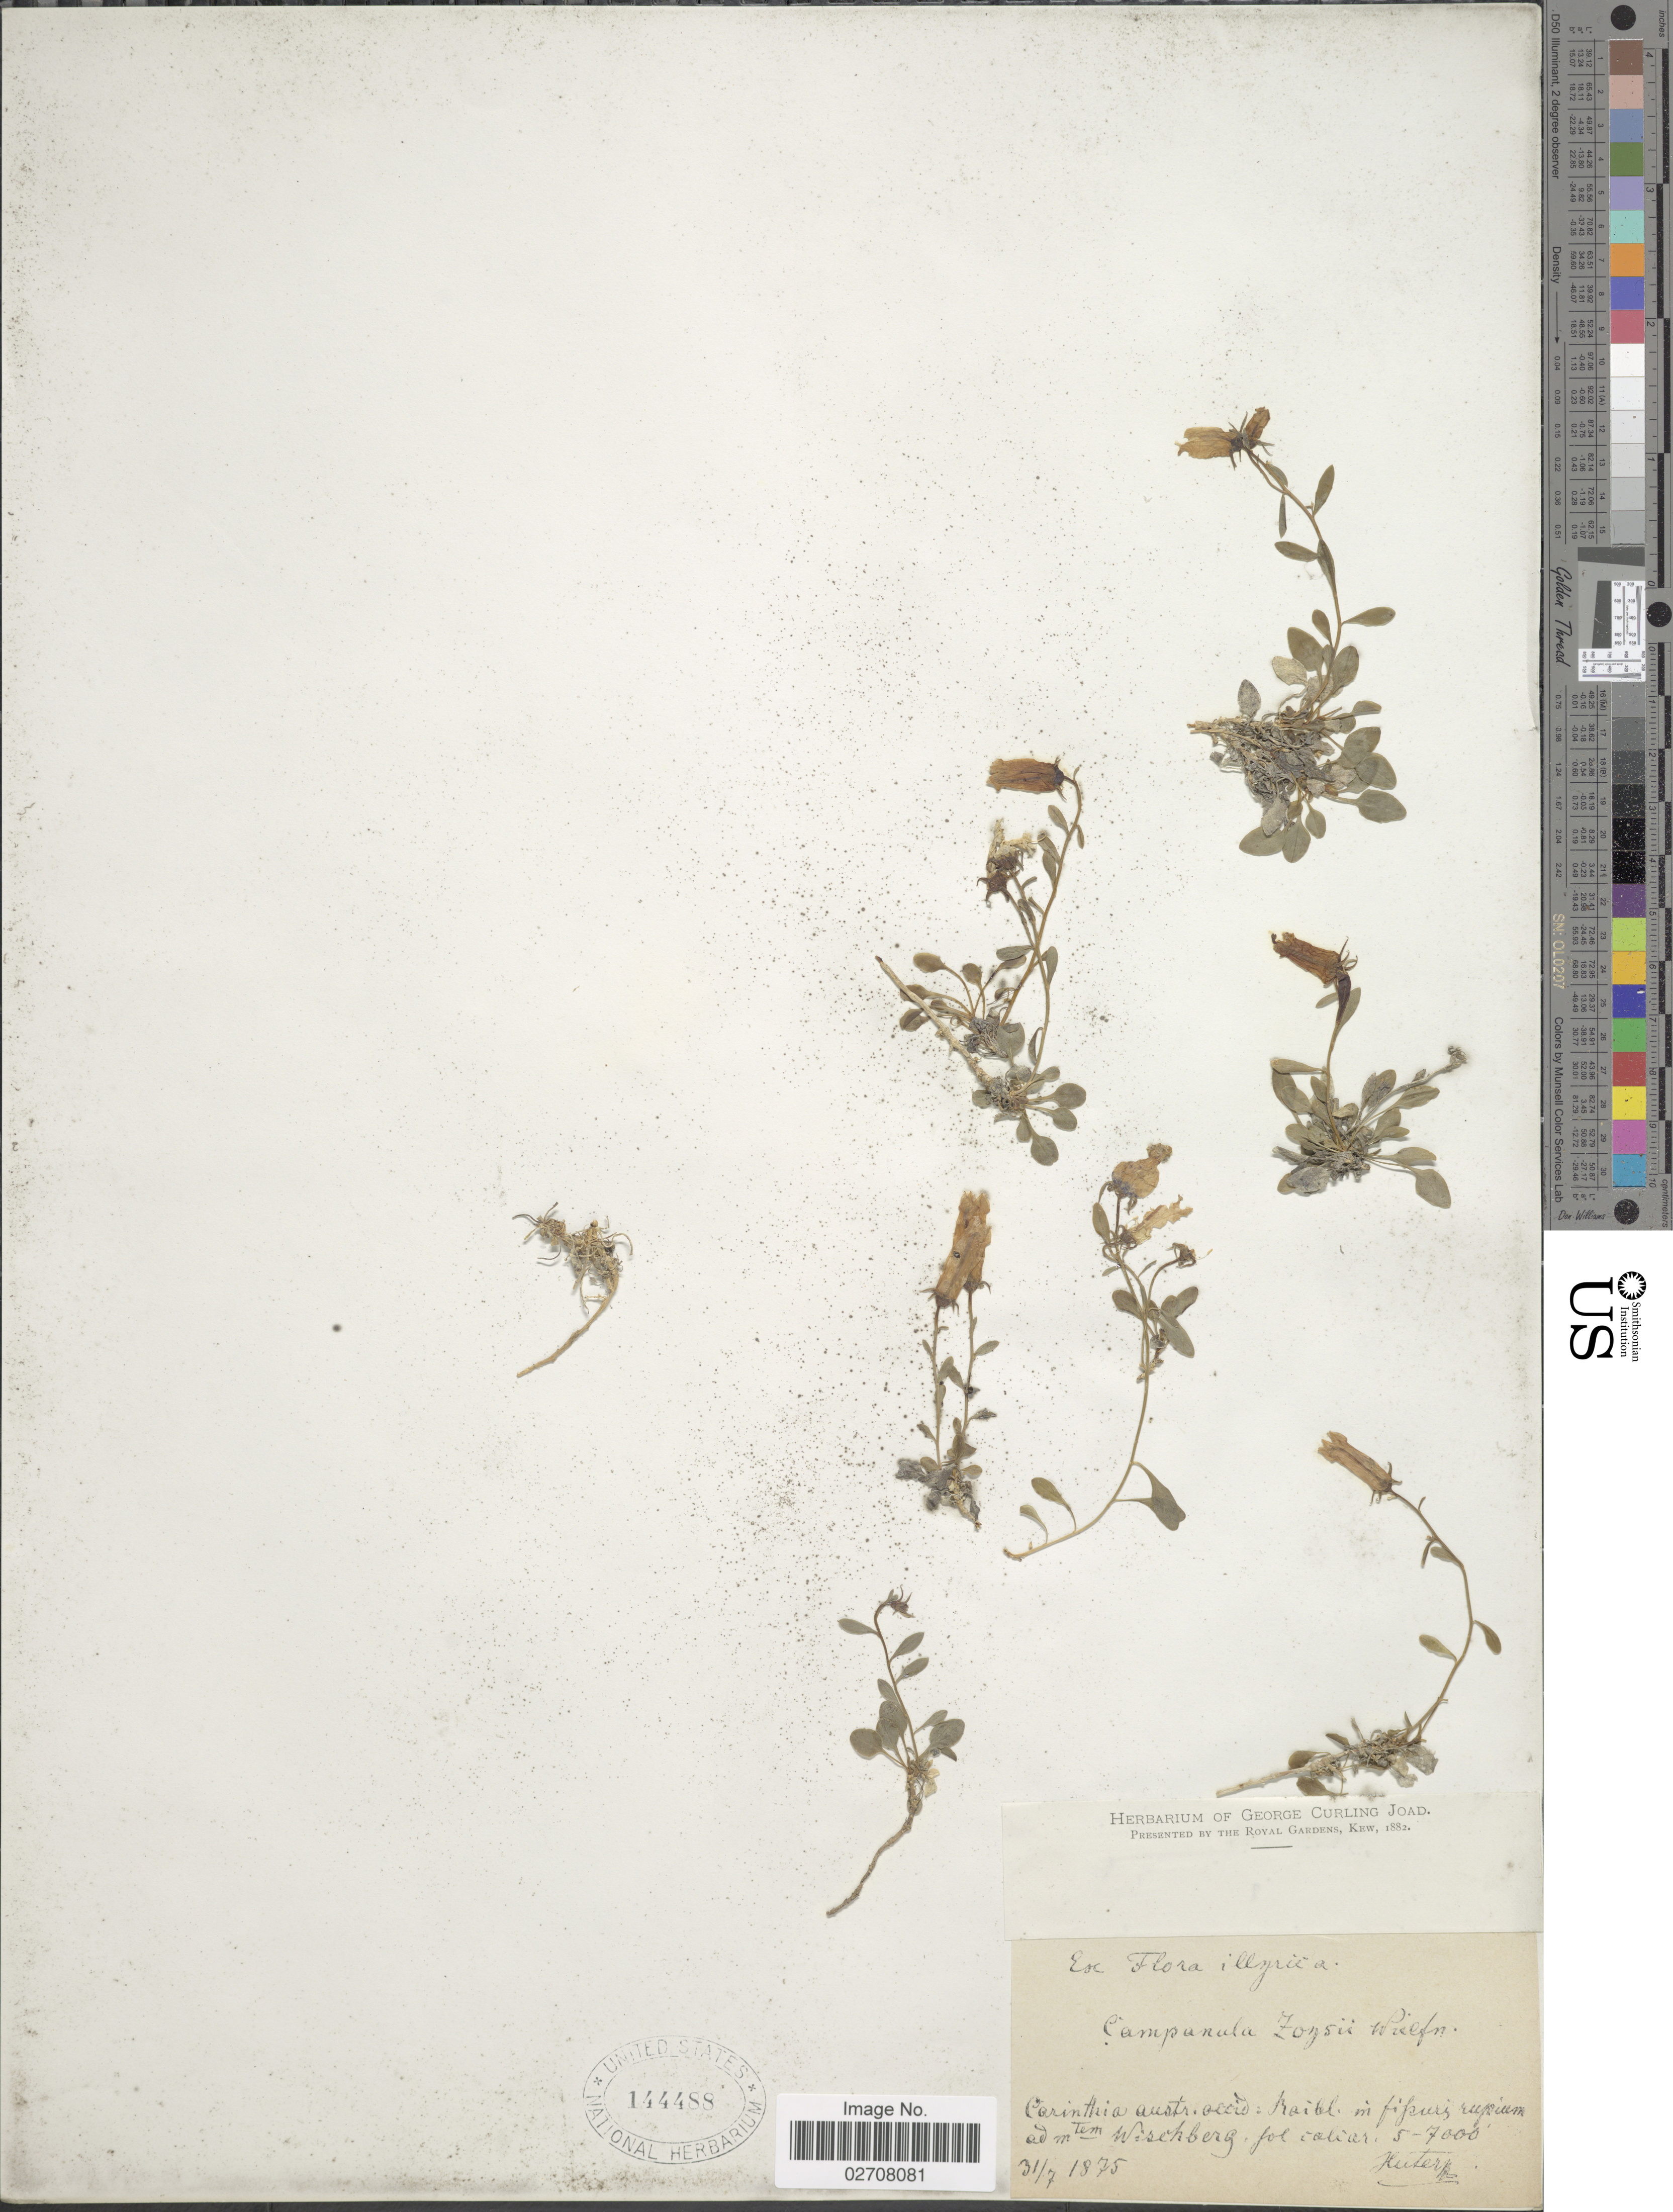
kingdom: Plantae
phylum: Tracheophyta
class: Magnoliopsida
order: Asterales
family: Campanulaceae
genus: Campanula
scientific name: Campanula zoysii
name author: Wulfen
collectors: -. Huter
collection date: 1875-07-31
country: Austria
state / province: Karnten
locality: Illyrica, Carinthia austr. occid. Raibel m fipuri rupium ad mtem Wischberg fol coliar [interpreted]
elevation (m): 1524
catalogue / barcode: US 144488